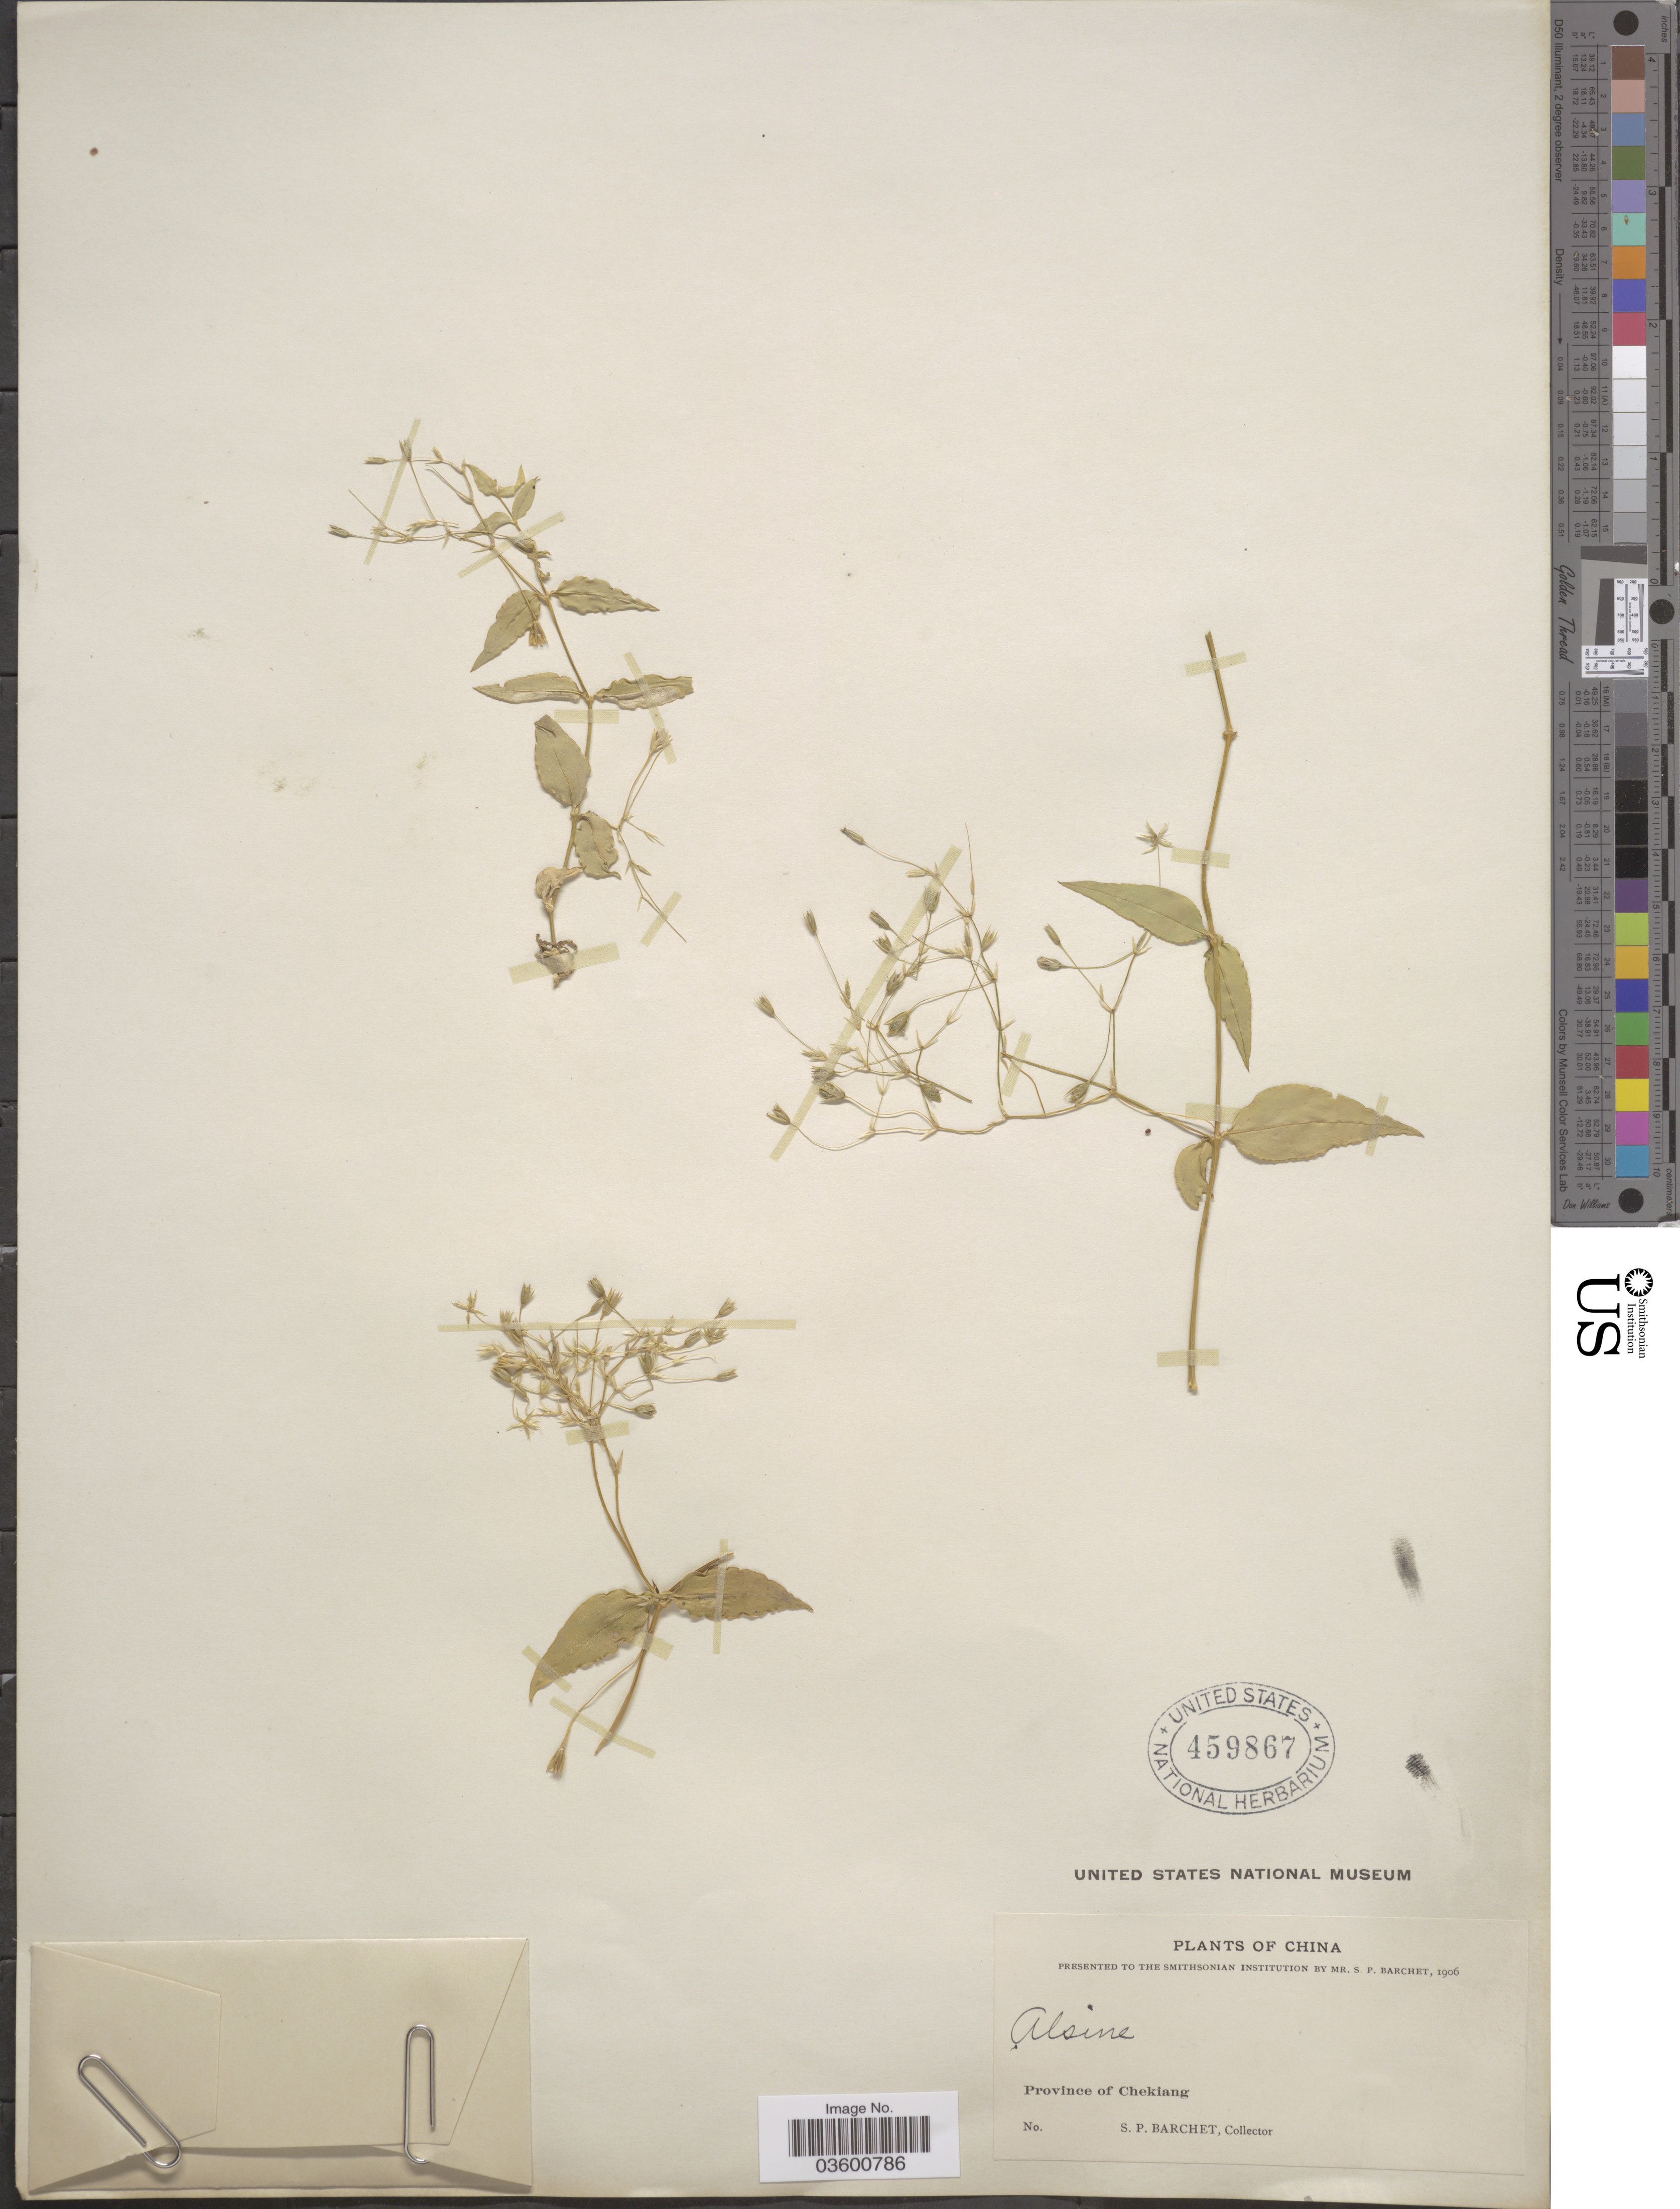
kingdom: Plantae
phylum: Tracheophyta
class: Magnoliopsida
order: Caryophyllales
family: Caryophyllaceae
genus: Stellaria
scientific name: Stellaria sp.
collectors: S. P. Barchet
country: China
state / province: Zhejiang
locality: Chekiang.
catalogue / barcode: US 459867